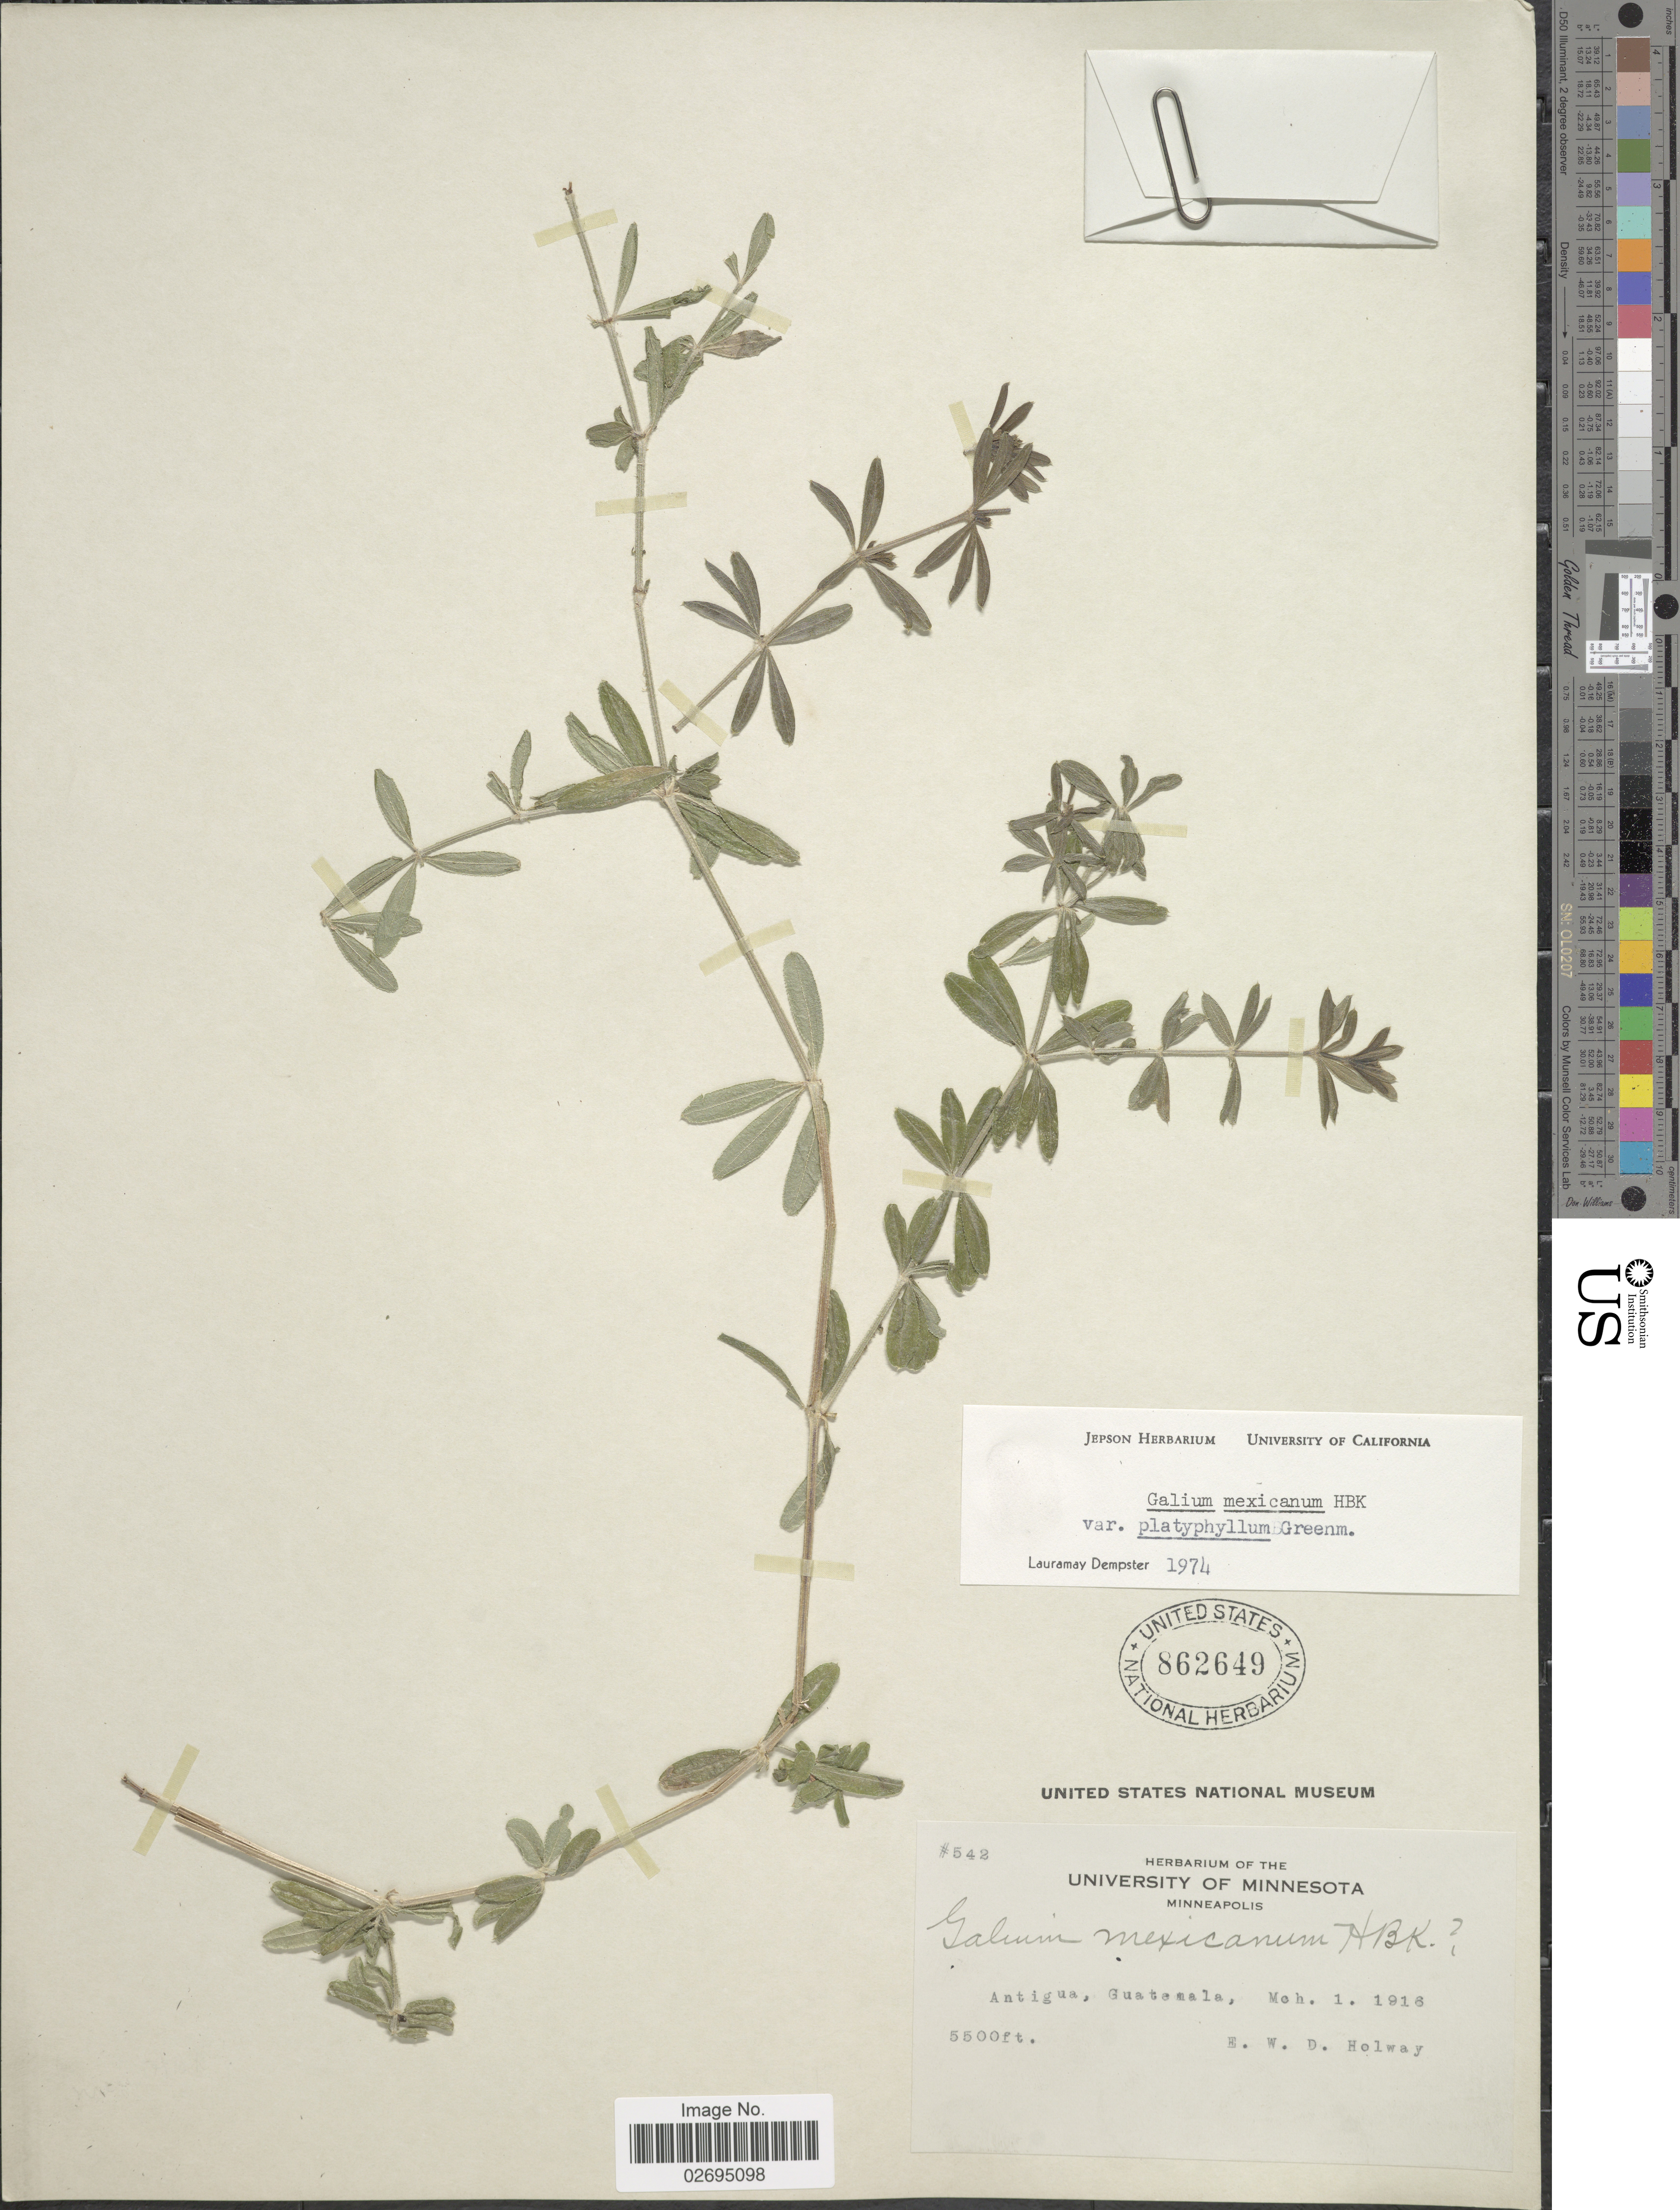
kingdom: Plantae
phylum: Tracheophyta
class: Magnoliopsida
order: Gentianales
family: Rubiaceae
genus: Galium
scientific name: Galium mexicanum var. platyphyllum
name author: Greenm.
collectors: E. W. D. Holway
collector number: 542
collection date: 1916-03-01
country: Guatemala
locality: Antigua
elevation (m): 1676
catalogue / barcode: US 862649